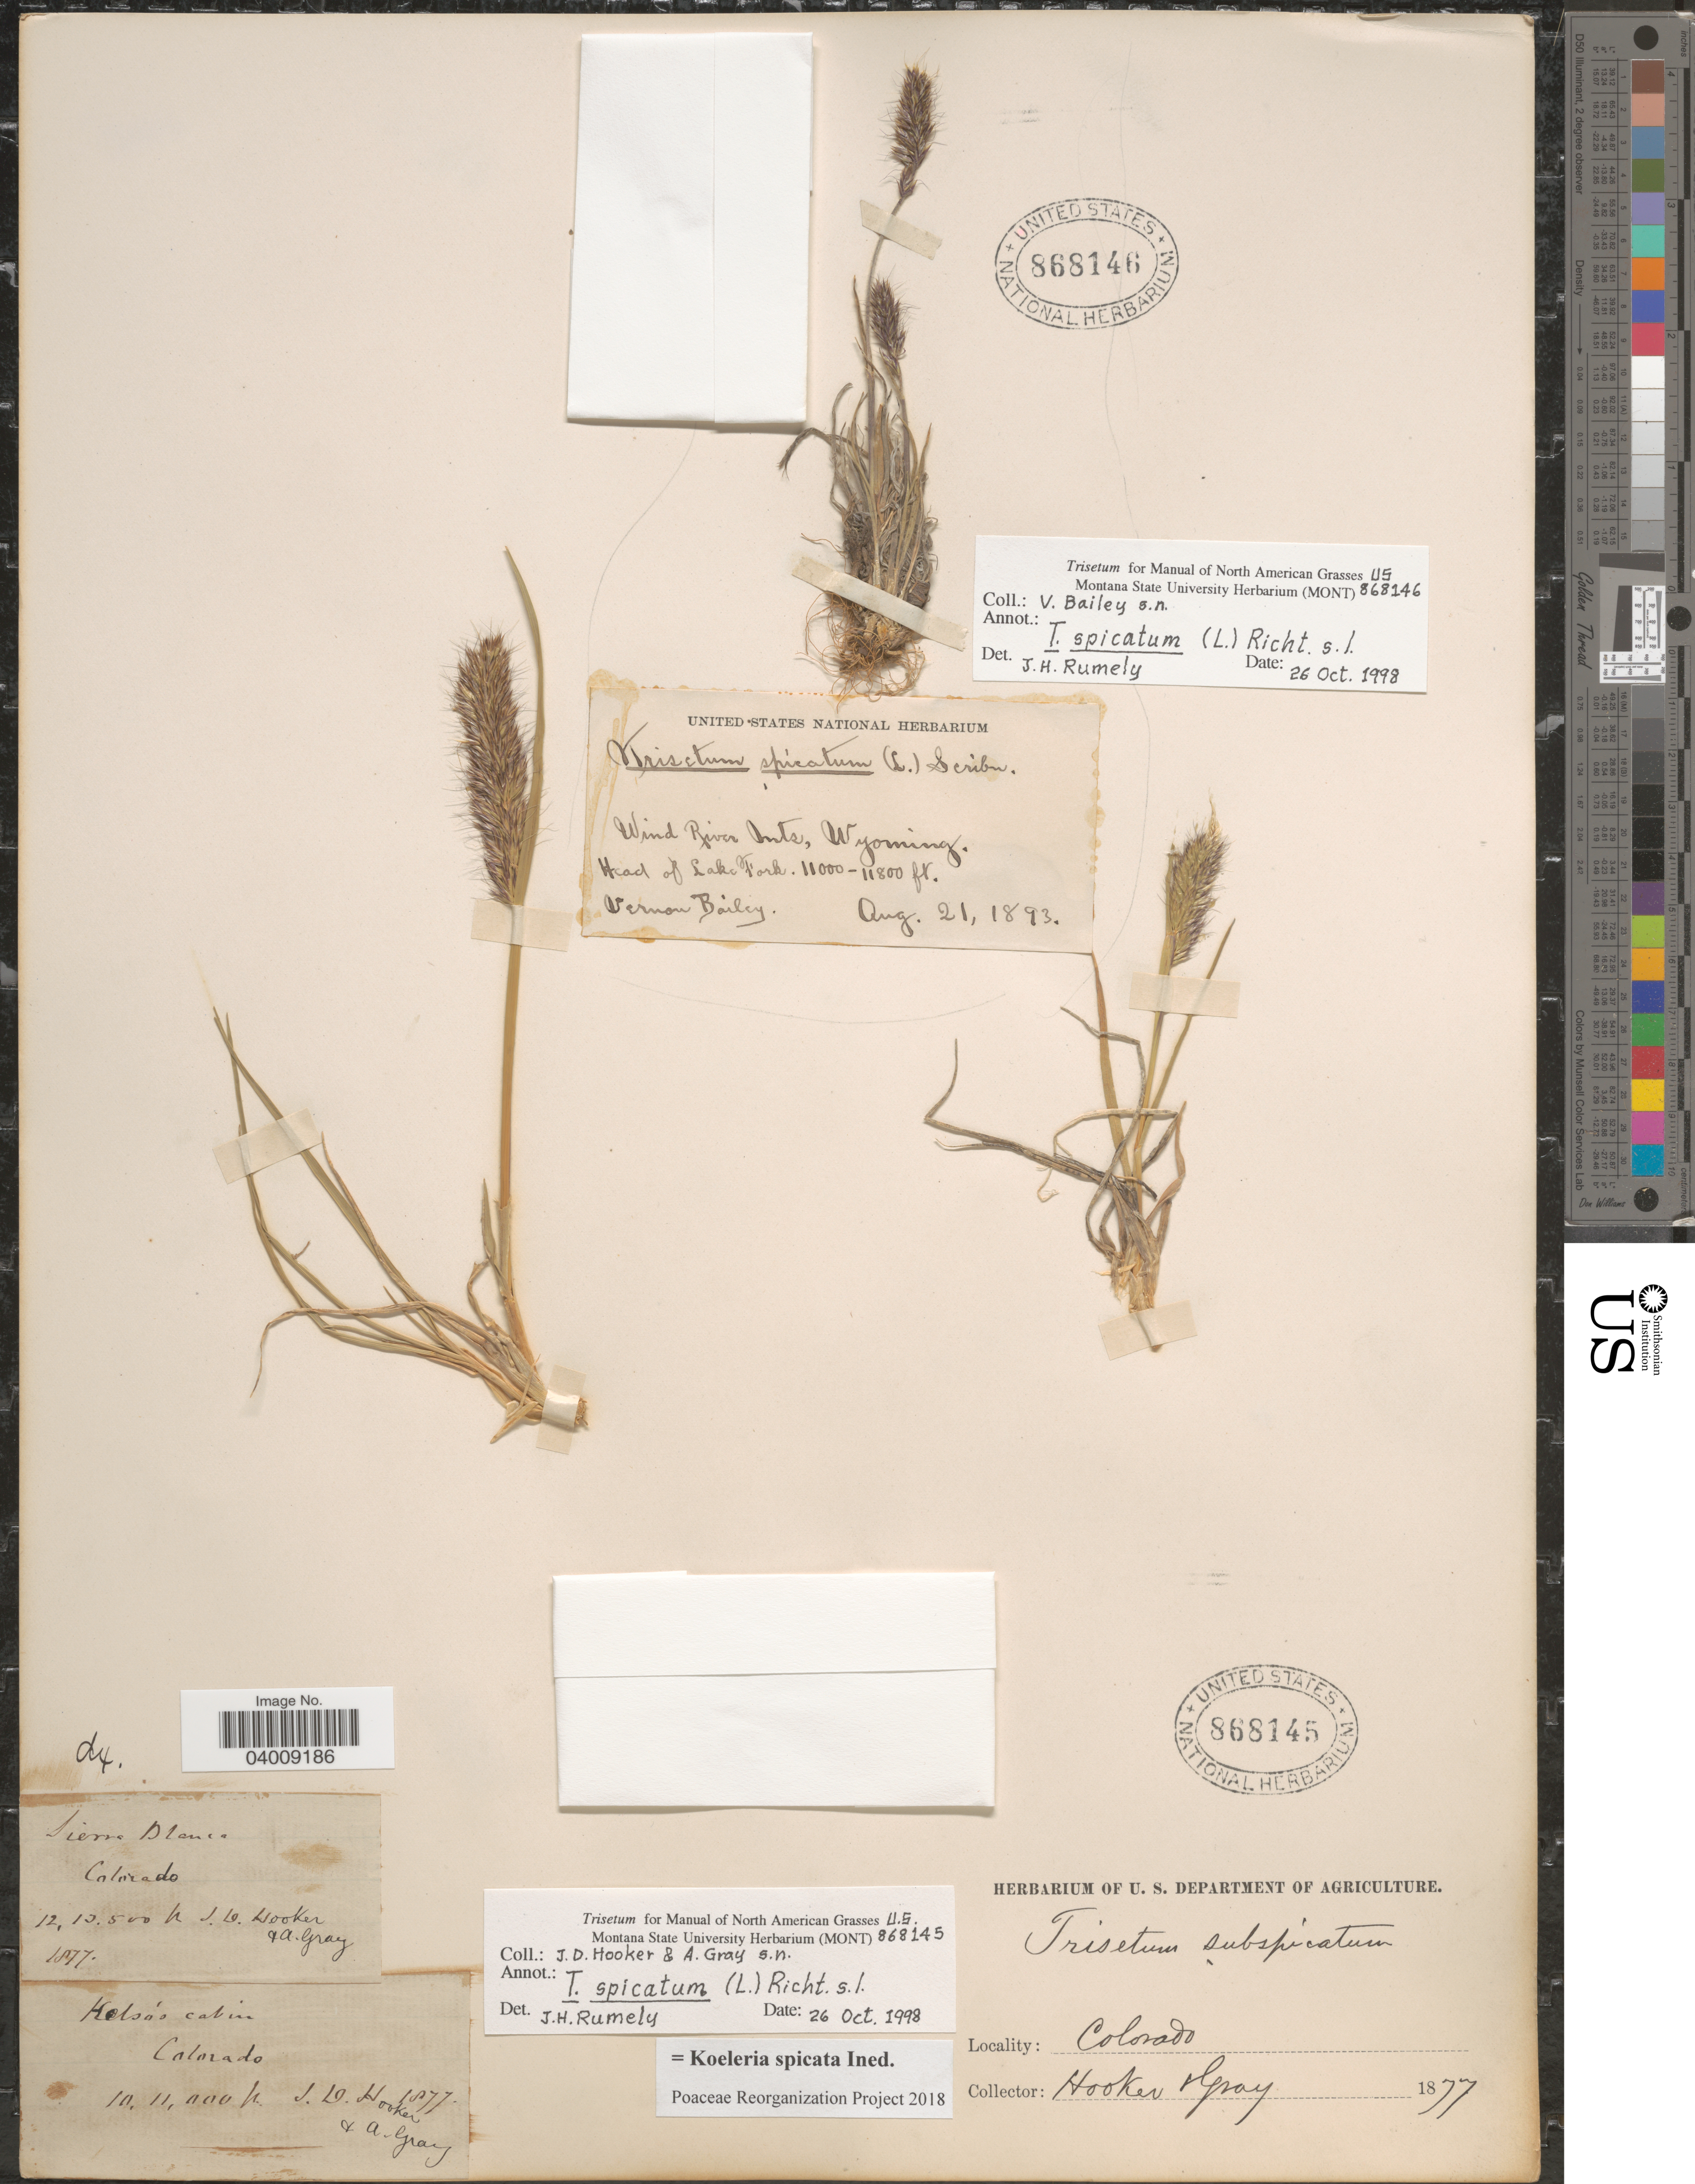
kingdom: Plantae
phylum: Tracheophyta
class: Liliopsida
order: Poales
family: Poaceae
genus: Koeleria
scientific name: Koeleria spicata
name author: (L.) Barberá et al.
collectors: V. O. Bailey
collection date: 1893-08-21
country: United States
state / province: Wyoming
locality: Wind River Mts. Head of Lake Fork.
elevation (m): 3353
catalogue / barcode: US 868146-2